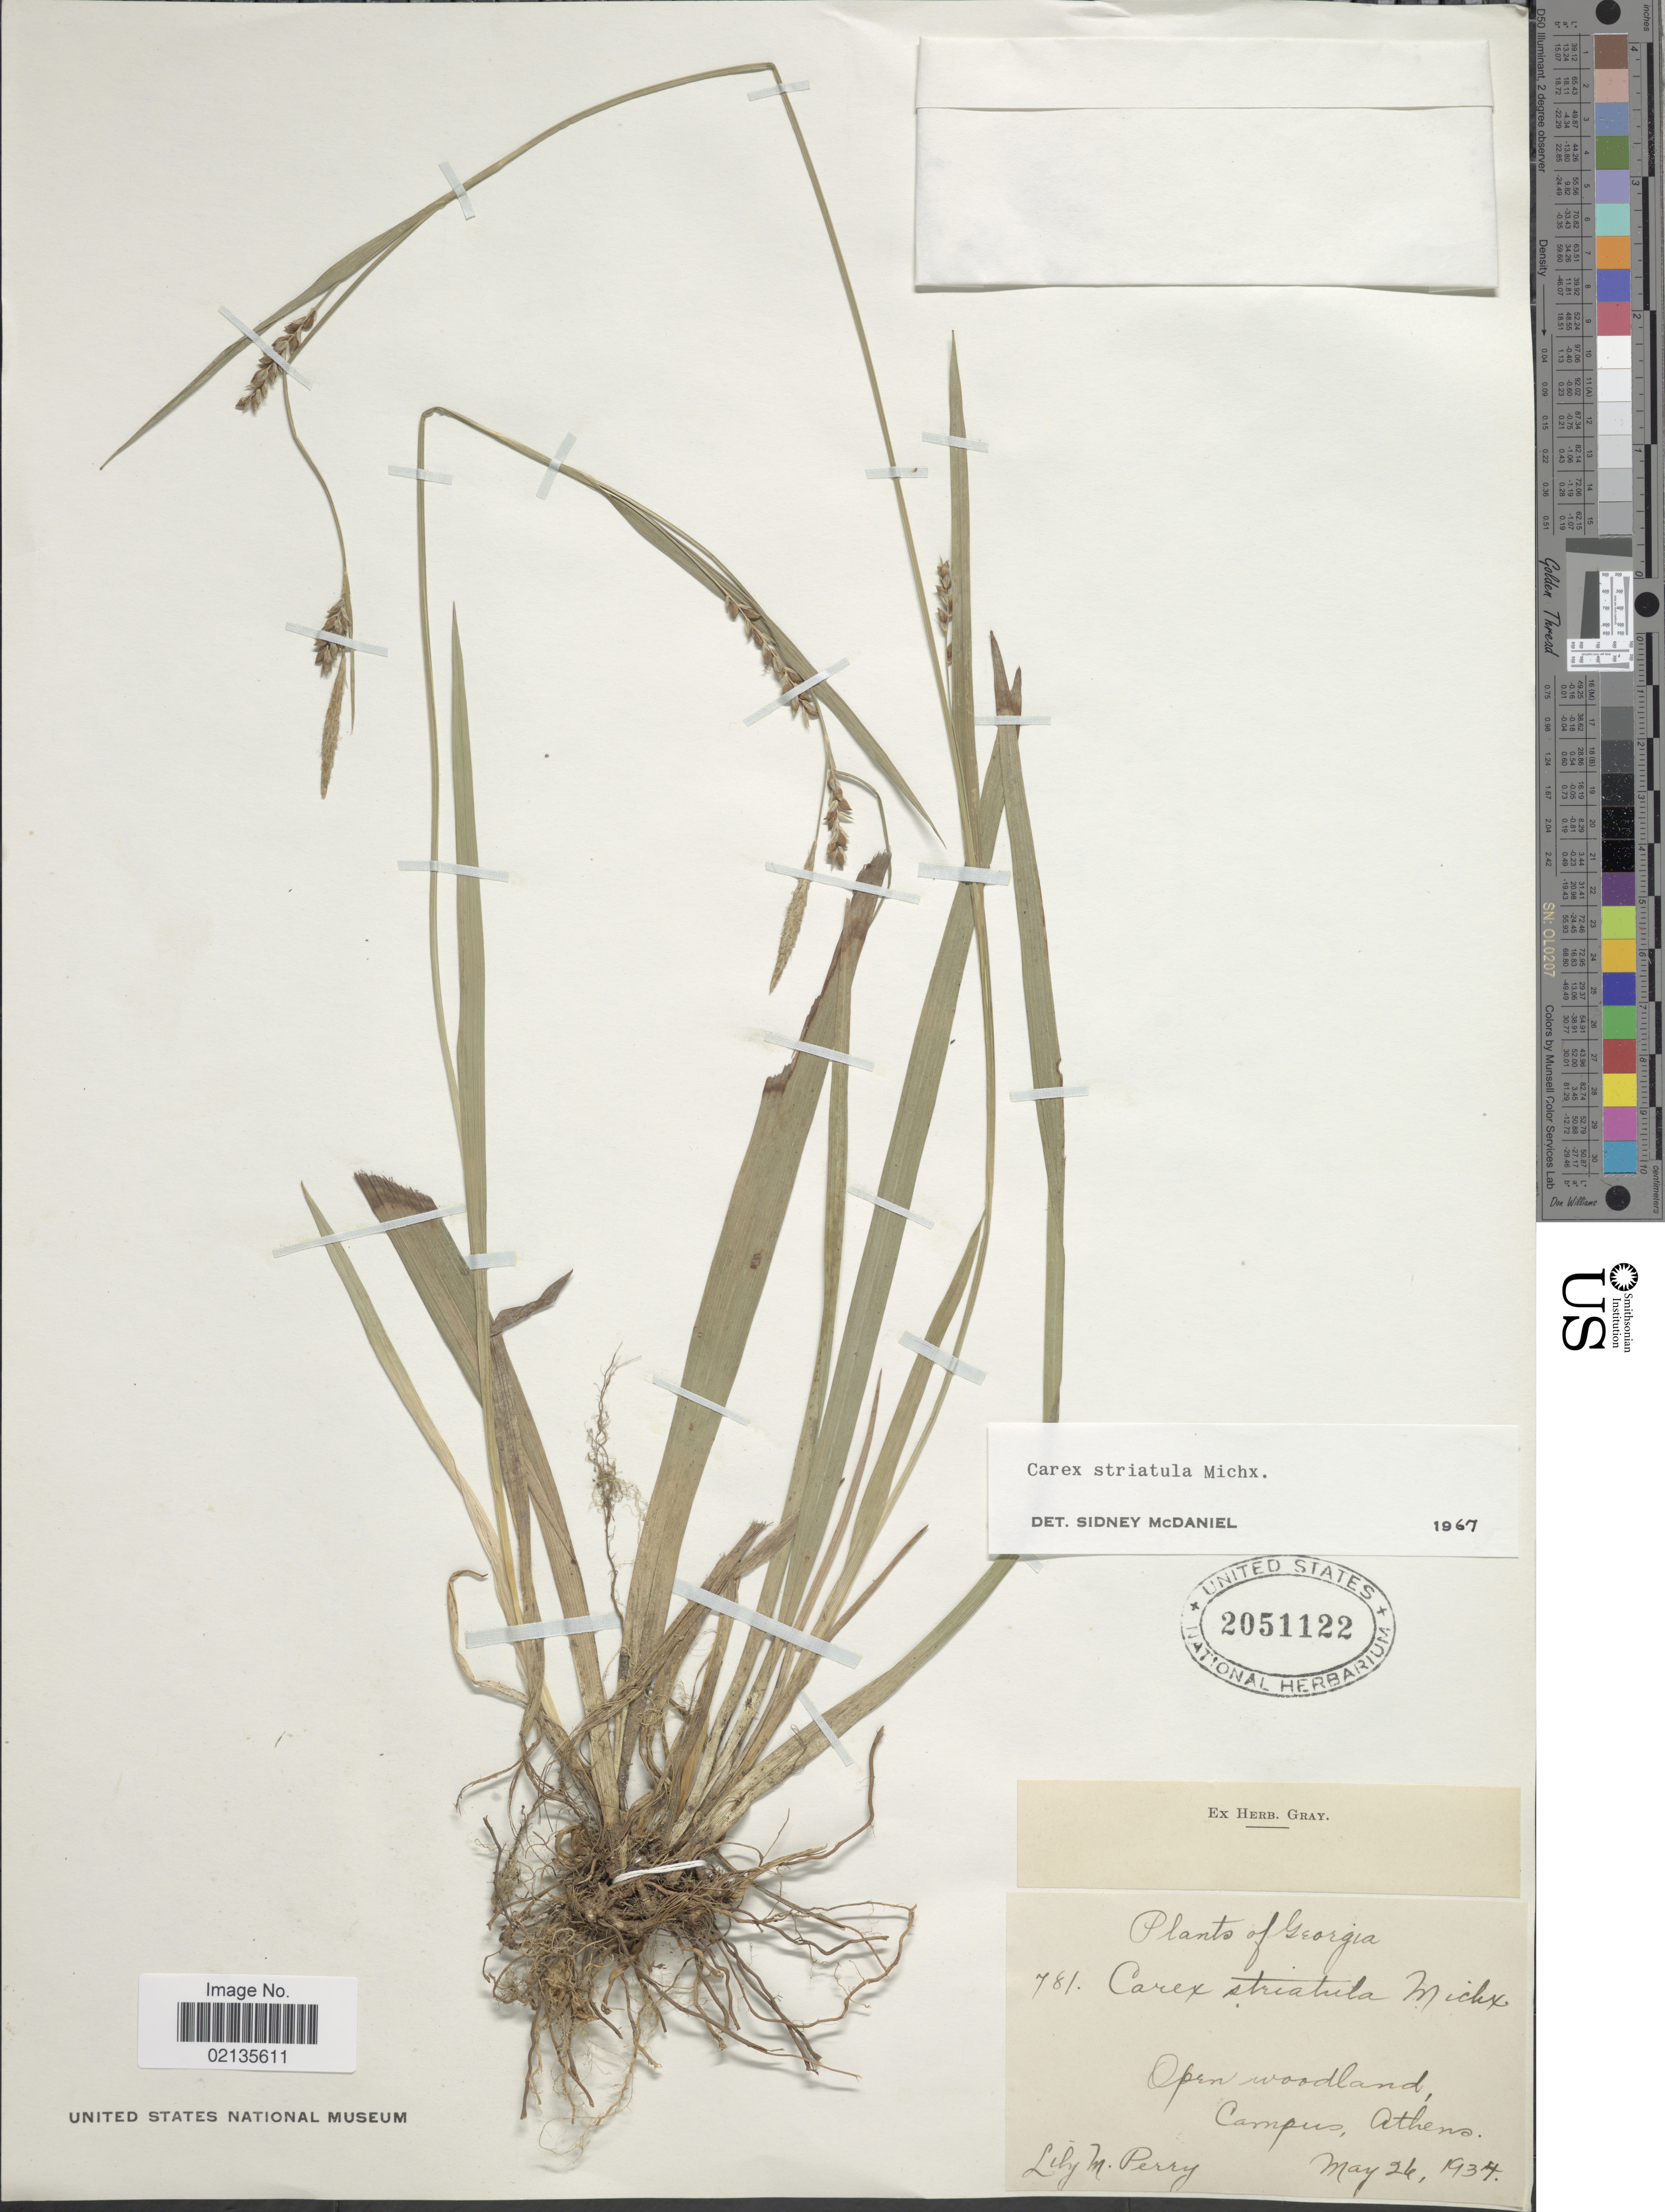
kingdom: Plantae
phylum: Tracheophyta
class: Liliopsida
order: Poales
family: Cyperaceae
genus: Carex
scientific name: Carex striatula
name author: Michx.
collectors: L. M. Perry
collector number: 781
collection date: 1934-05-26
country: United States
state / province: Georgia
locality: Open woodland, Campus, Athens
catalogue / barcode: US 2051122